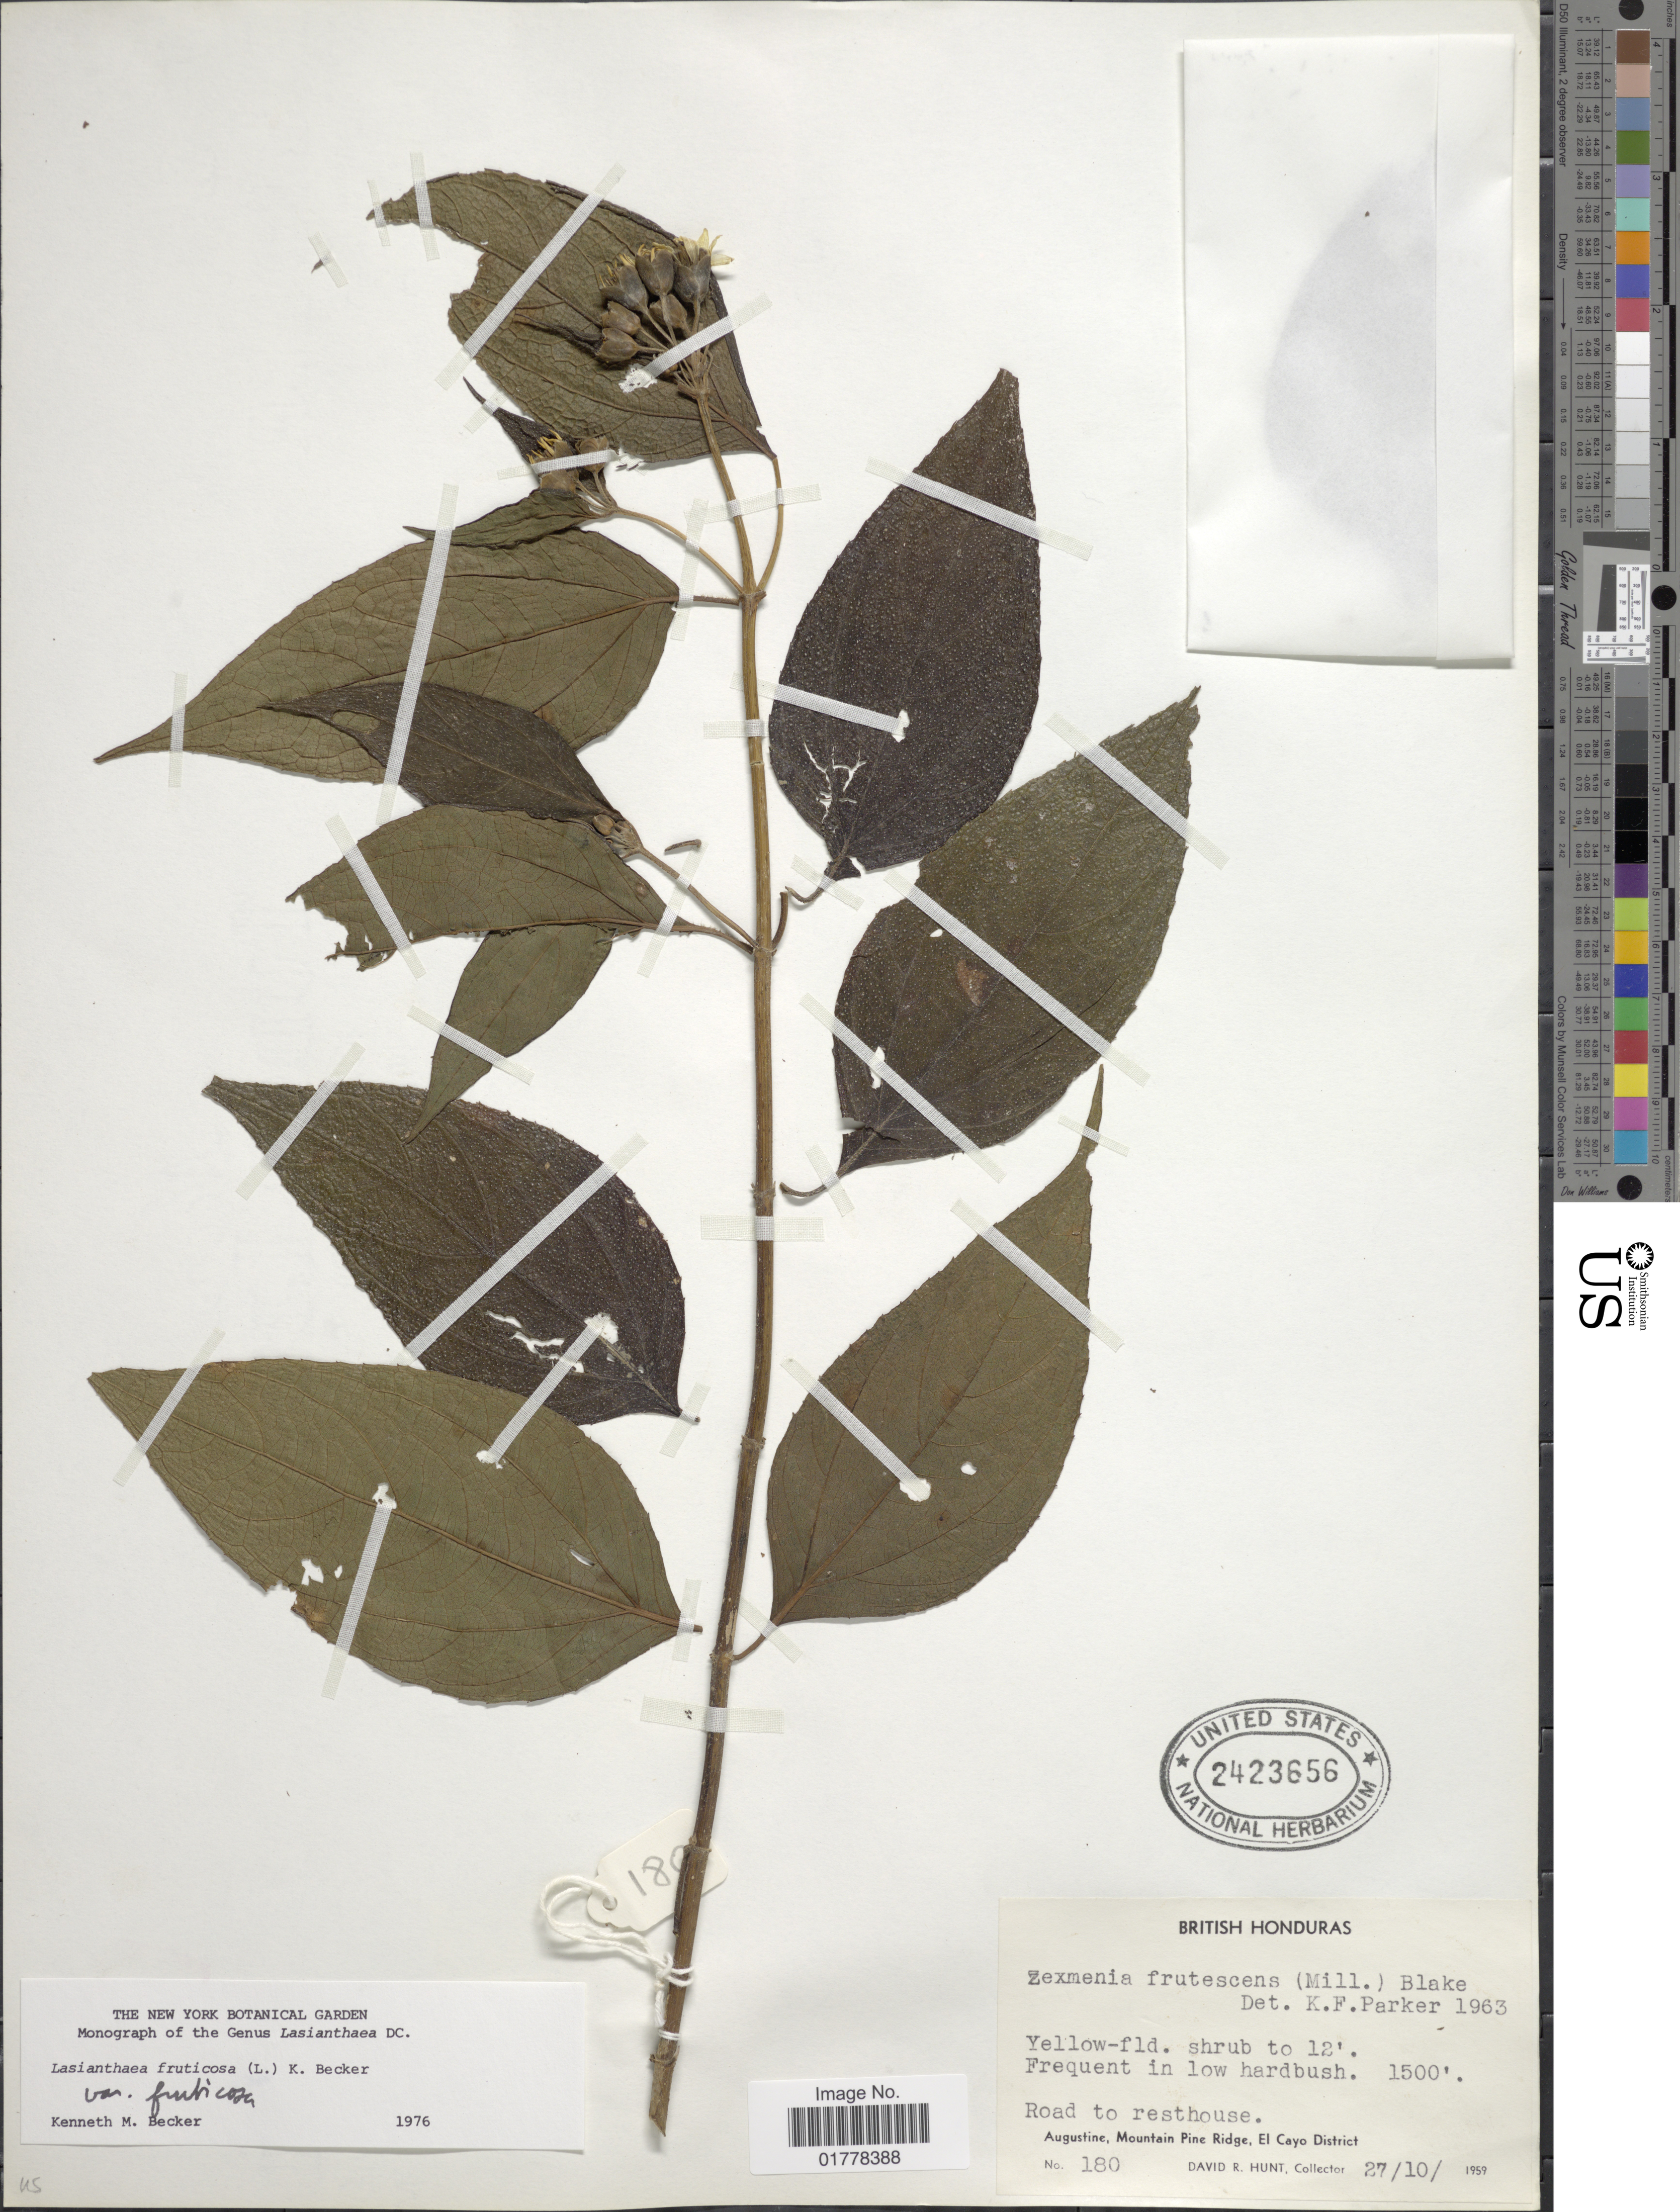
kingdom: Plantae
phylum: Tracheophyta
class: Magnoliopsida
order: Asterales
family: Asteraceae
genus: Lasianthaea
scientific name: Lasianthaea fruticosa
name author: (L.) K.M. Becker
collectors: D. R. Hunt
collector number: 180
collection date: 1959-10-27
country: Belize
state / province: Cayo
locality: British Honduras. Road to resthouse. Augustine, Mountain Pine Ridge, El Cayo District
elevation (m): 457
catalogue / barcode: US 2423656